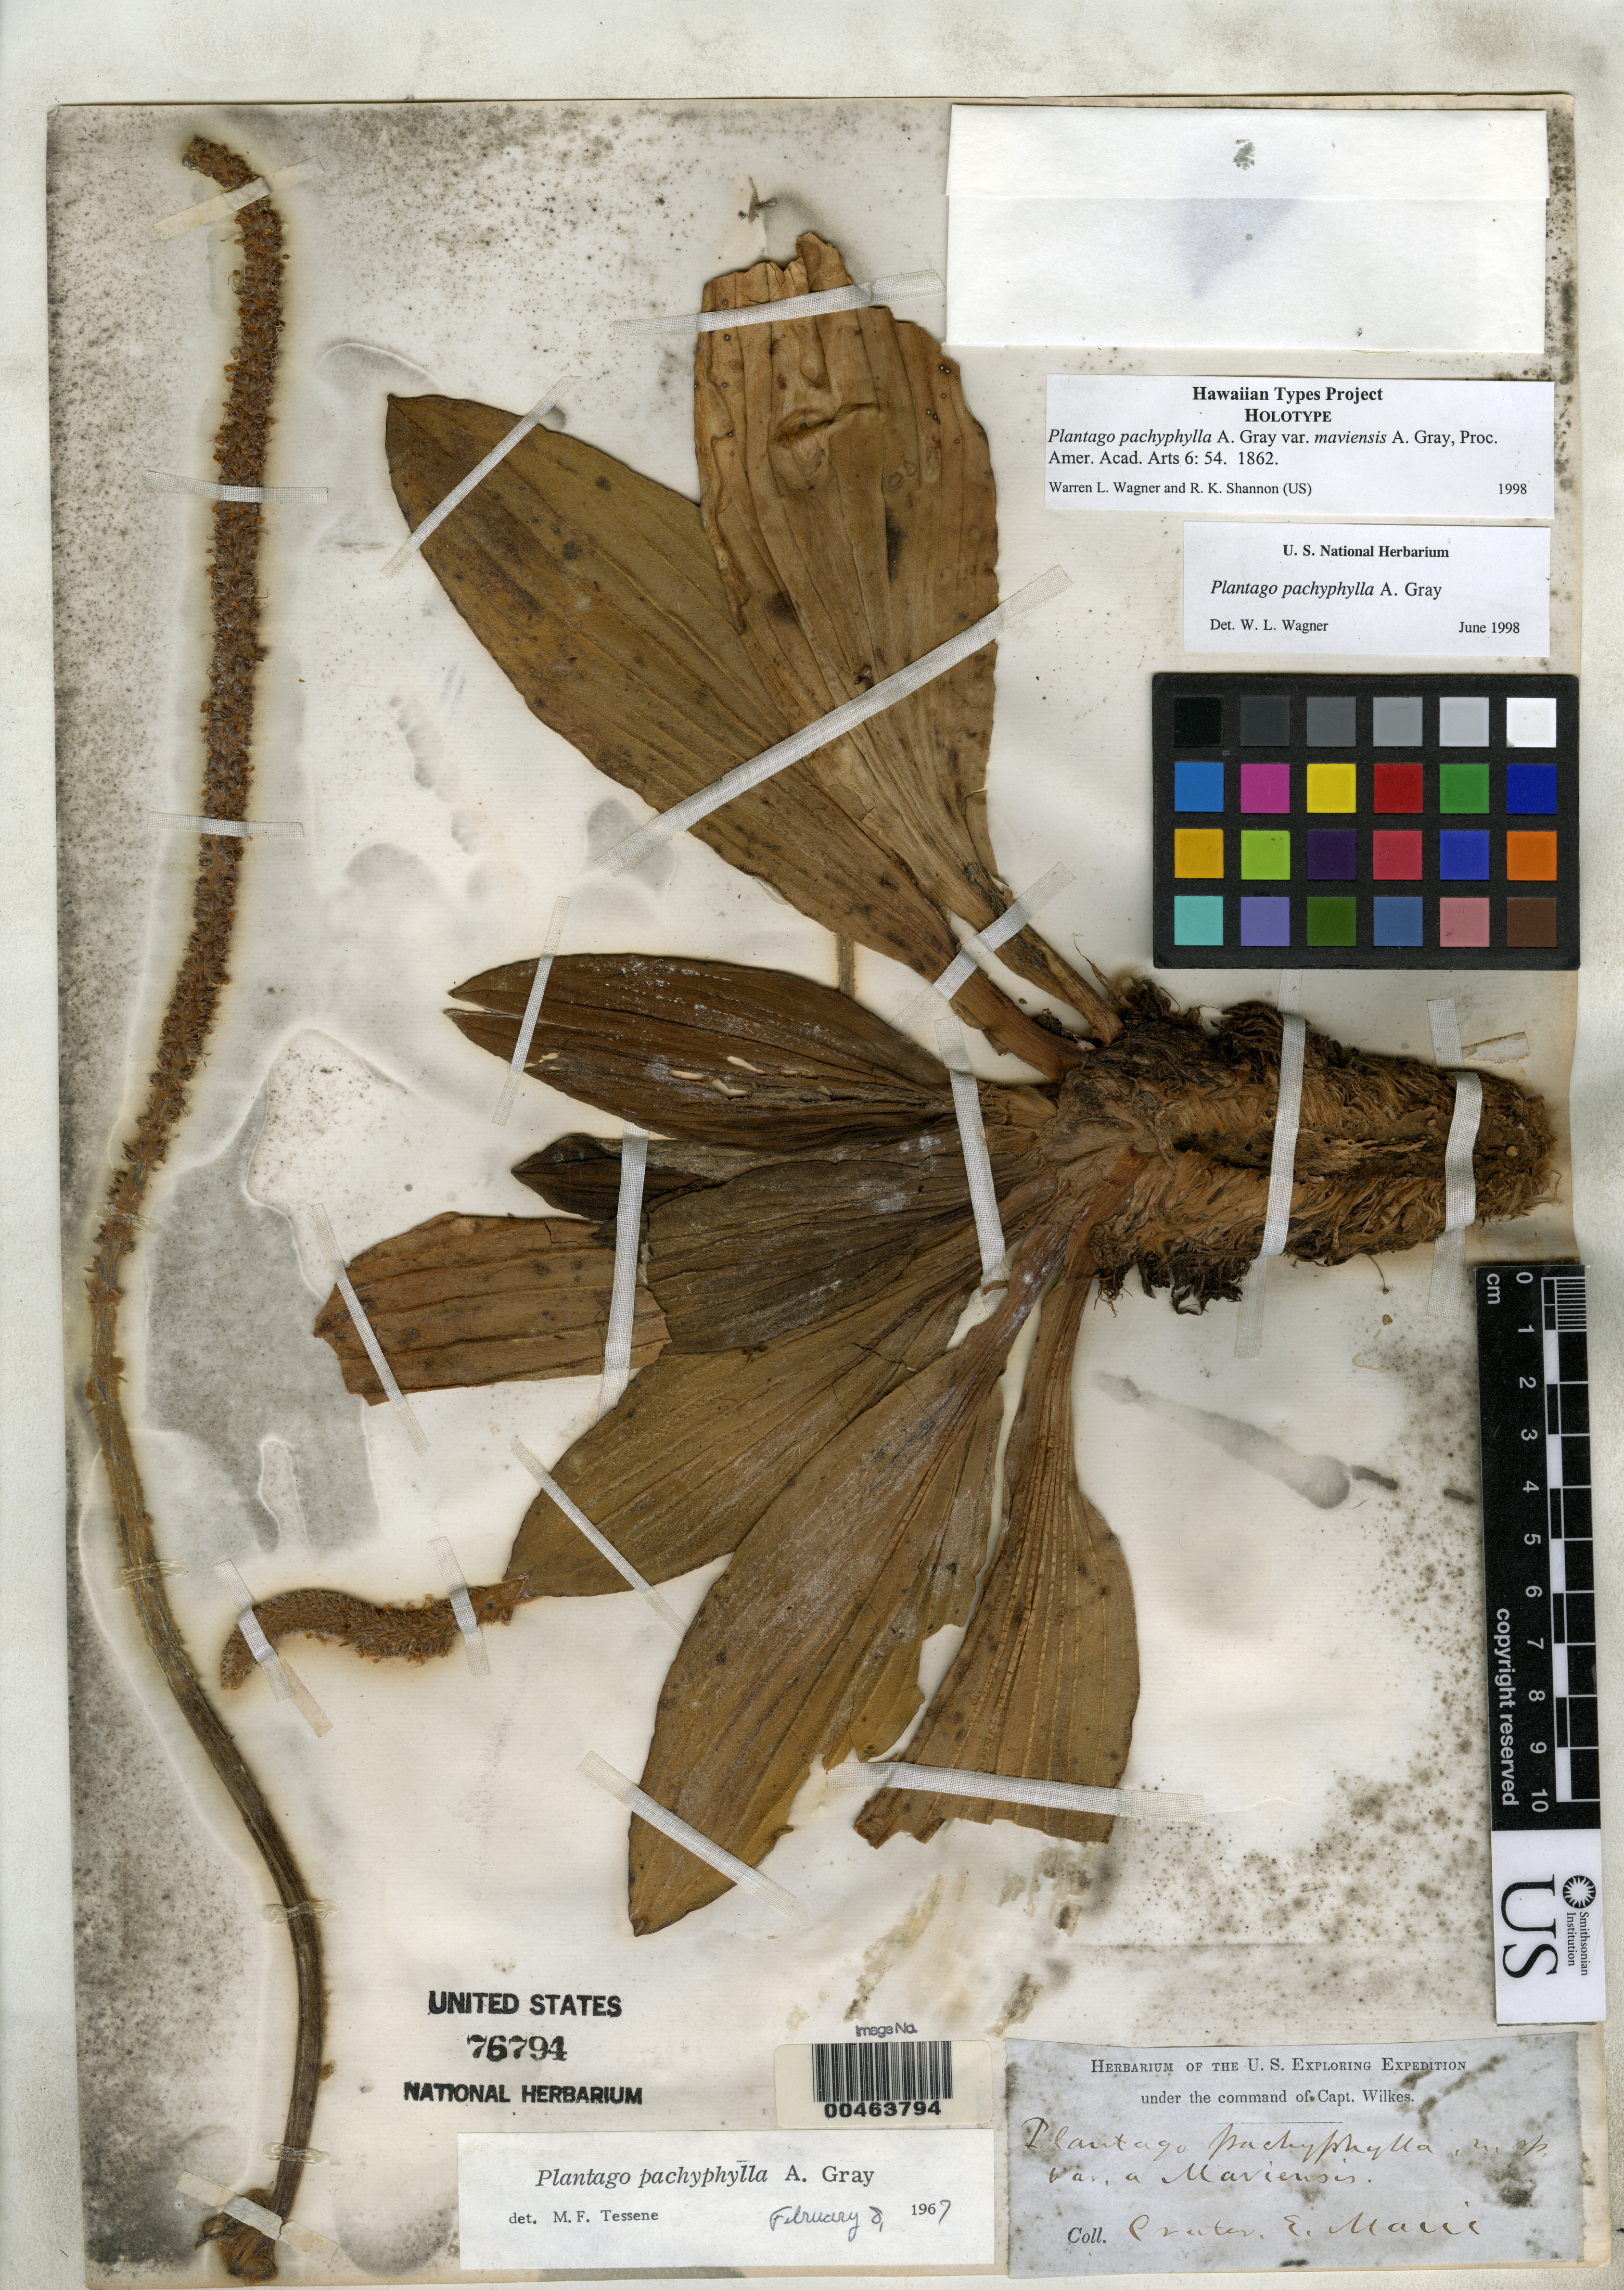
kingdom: Plantae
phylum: Tracheophyta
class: Magnoliopsida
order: Lamiales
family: Plantaginaceae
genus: Plantago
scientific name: Plantago pachyphylla var. maviensis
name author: A. Gray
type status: Holotype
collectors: Wilkes Explor. Exped.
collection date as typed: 1838 to -- --- 1842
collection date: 1838/1842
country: United States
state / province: Hawaii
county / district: Maui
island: Maui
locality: Crater E Maui.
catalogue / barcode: US 76794